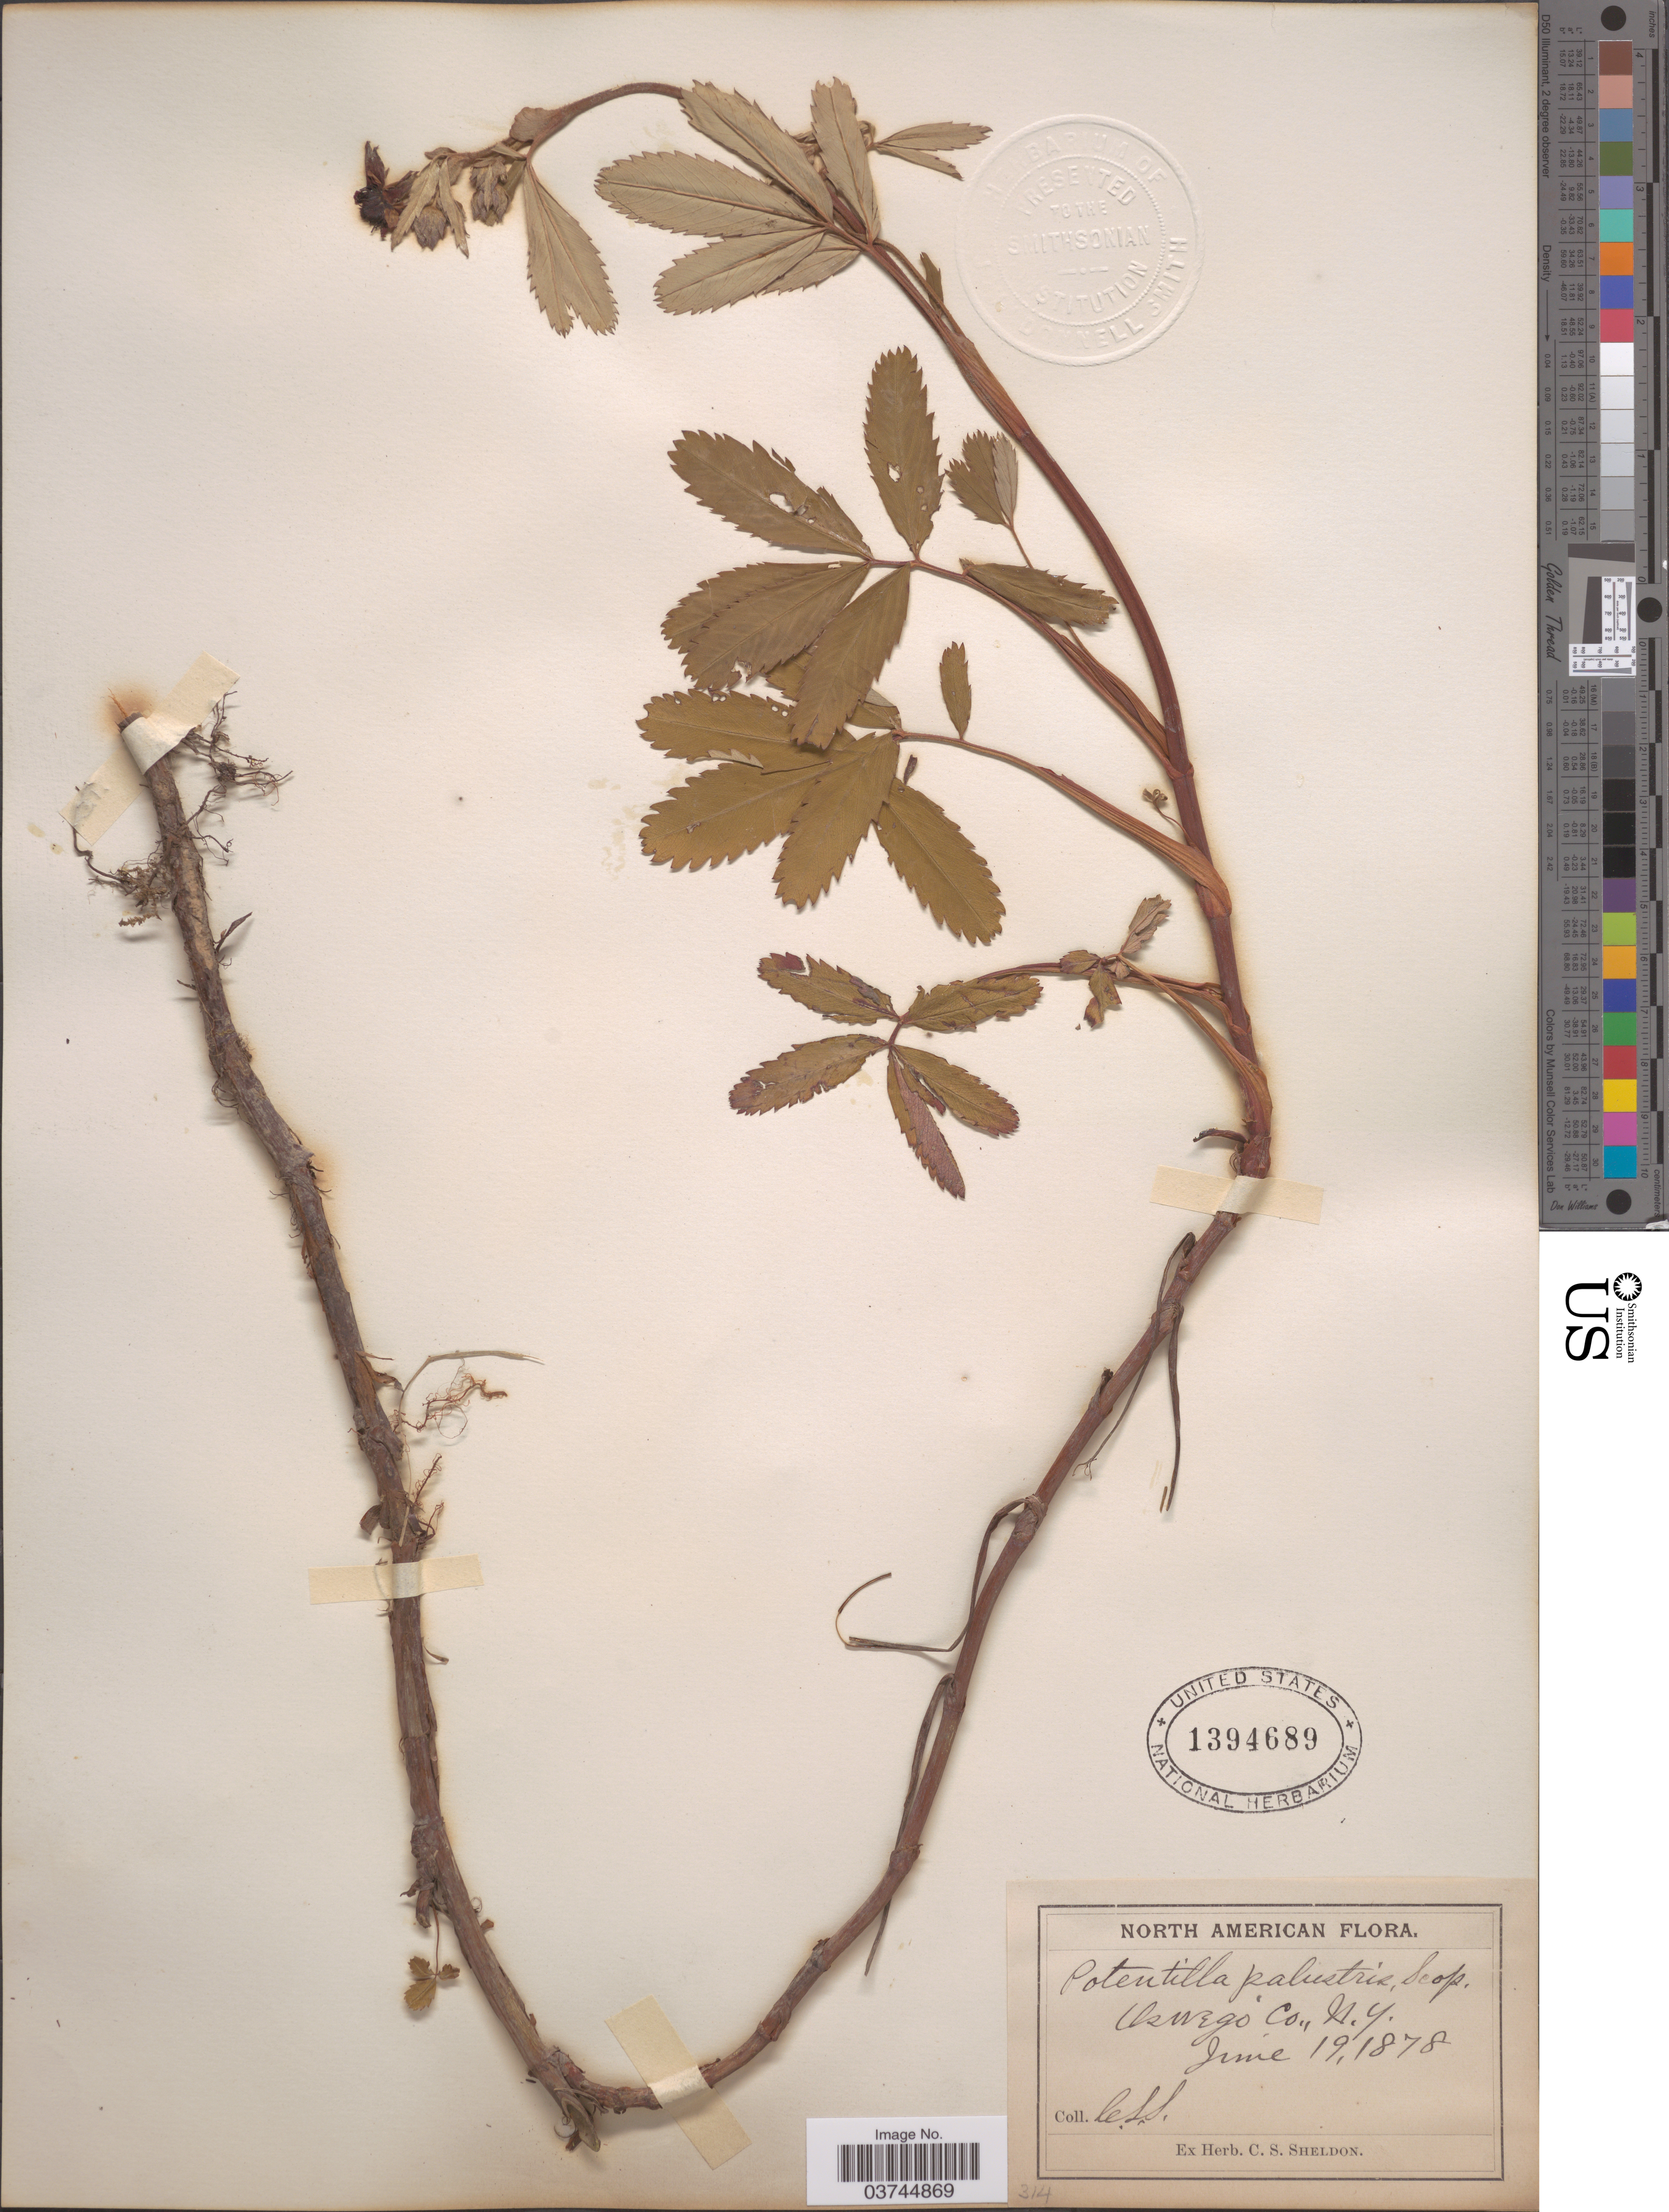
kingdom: Plantae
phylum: Tracheophyta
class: Magnoliopsida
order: Rosales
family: Rosaceae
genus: Comarum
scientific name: Comarum palustre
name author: L.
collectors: C. S. Sheldon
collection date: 1878-06-19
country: United States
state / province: New York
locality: Oswego Co.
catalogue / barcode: US 1394689